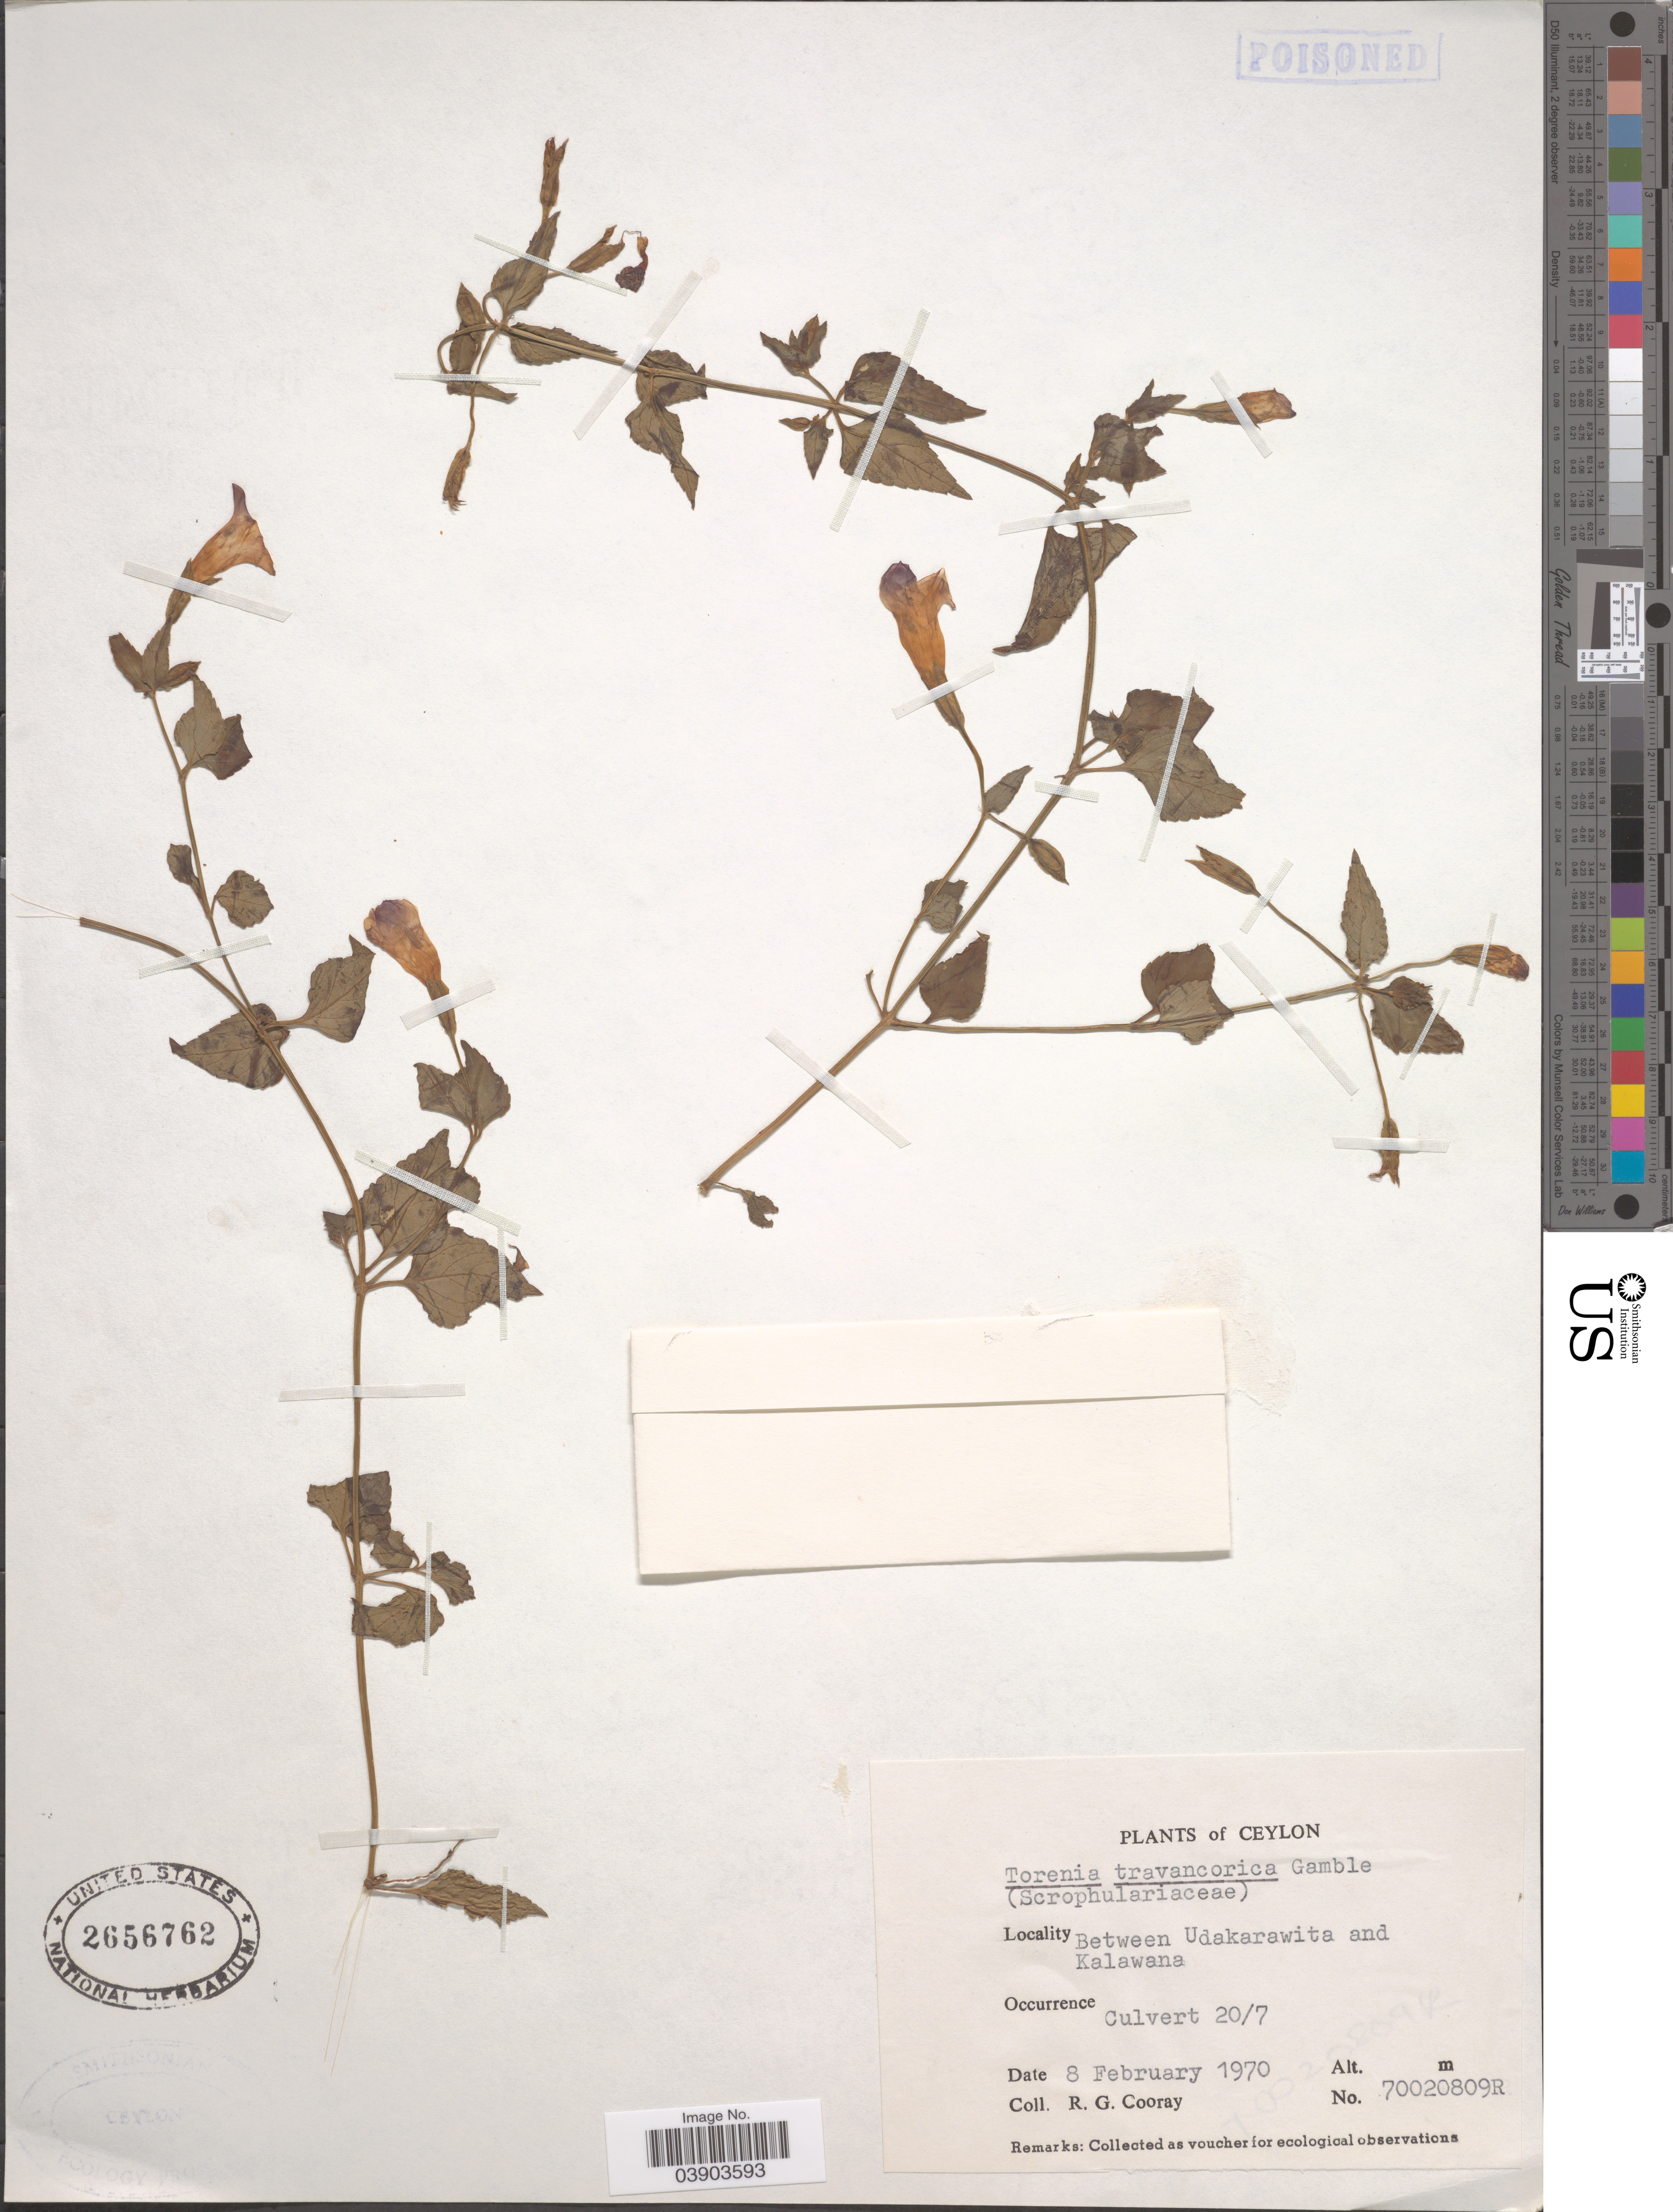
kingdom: Plantae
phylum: Tracheophyta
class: Magnoliopsida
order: Lamiales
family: Linderniaceae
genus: Torenia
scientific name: Torenia travancorica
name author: Gamble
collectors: R. Cooray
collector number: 70020809R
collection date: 1970-02-08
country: Sri Lanka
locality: Ceylon. Between Udakarawita and Kalawana. Culvert 20/7.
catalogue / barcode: US 2656762